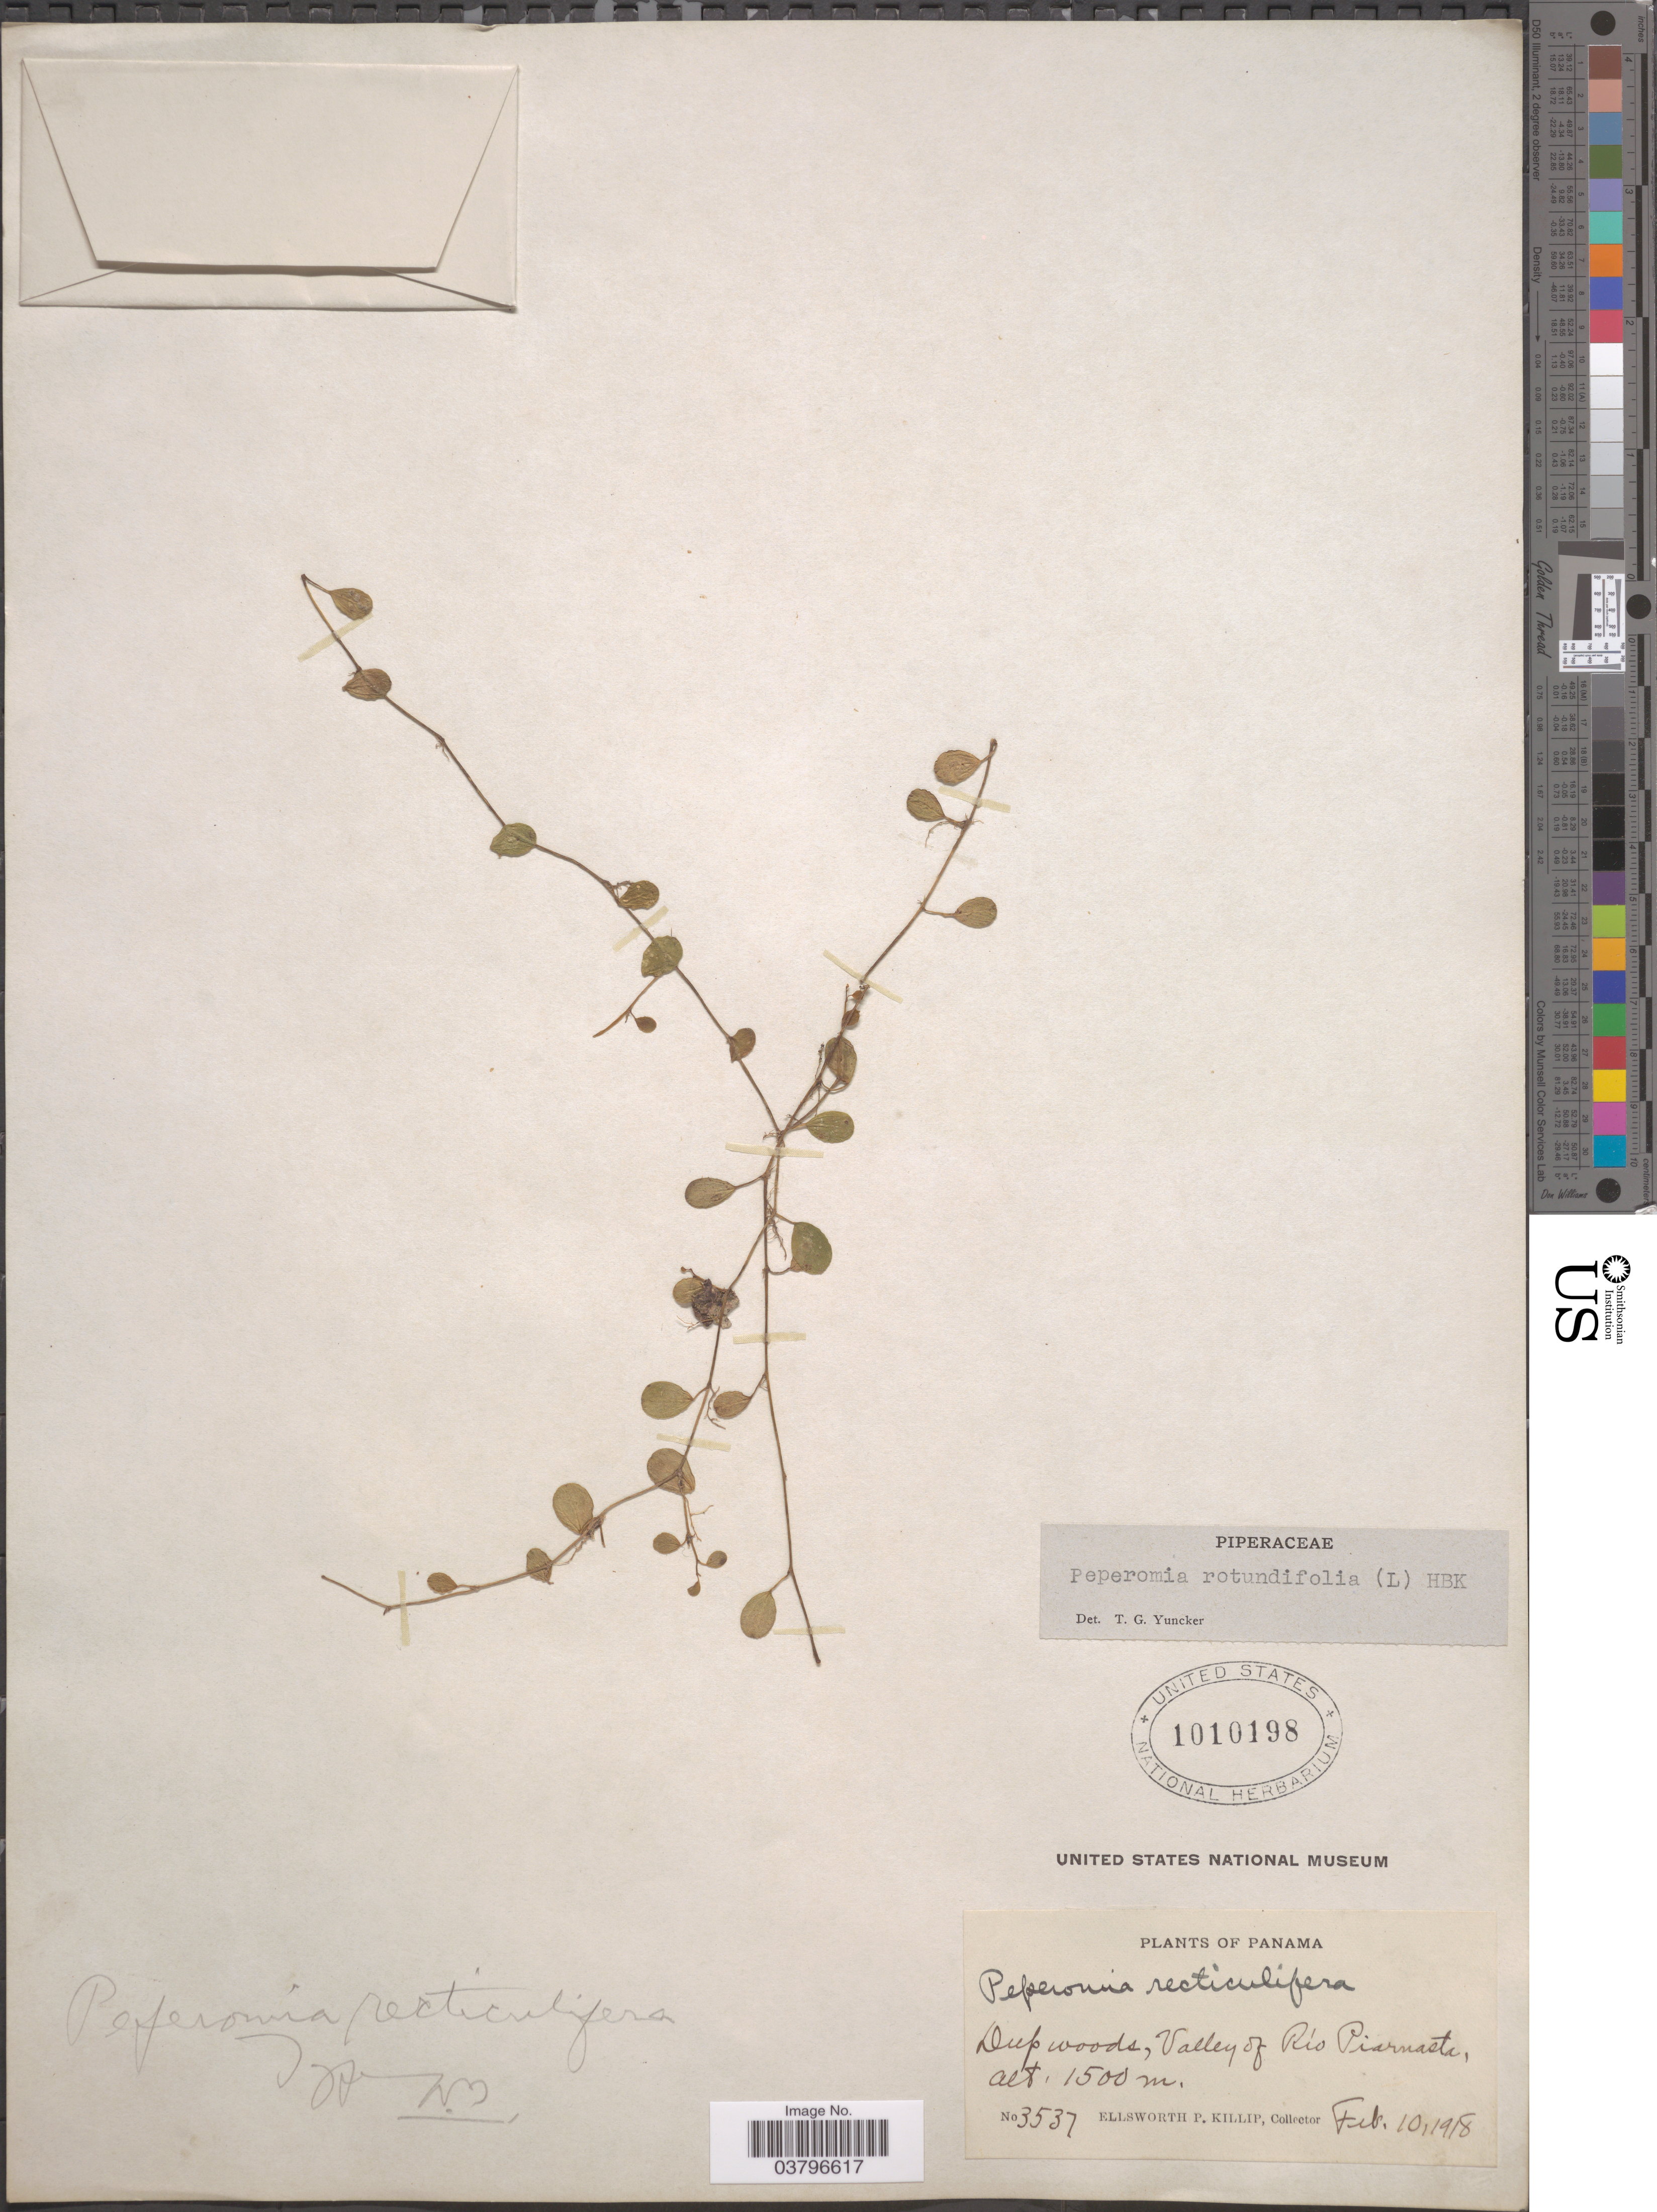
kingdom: Plantae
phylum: Tracheophyta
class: Magnoliopsida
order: Piperales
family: Piperaceae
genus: Peperomia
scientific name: Peperomia rotundifolia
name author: (L.) Kunth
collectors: E. P. Killip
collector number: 3537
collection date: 1918-02-10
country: Panama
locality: Valley of Río Piarnasta.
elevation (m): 1500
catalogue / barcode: US 1010198